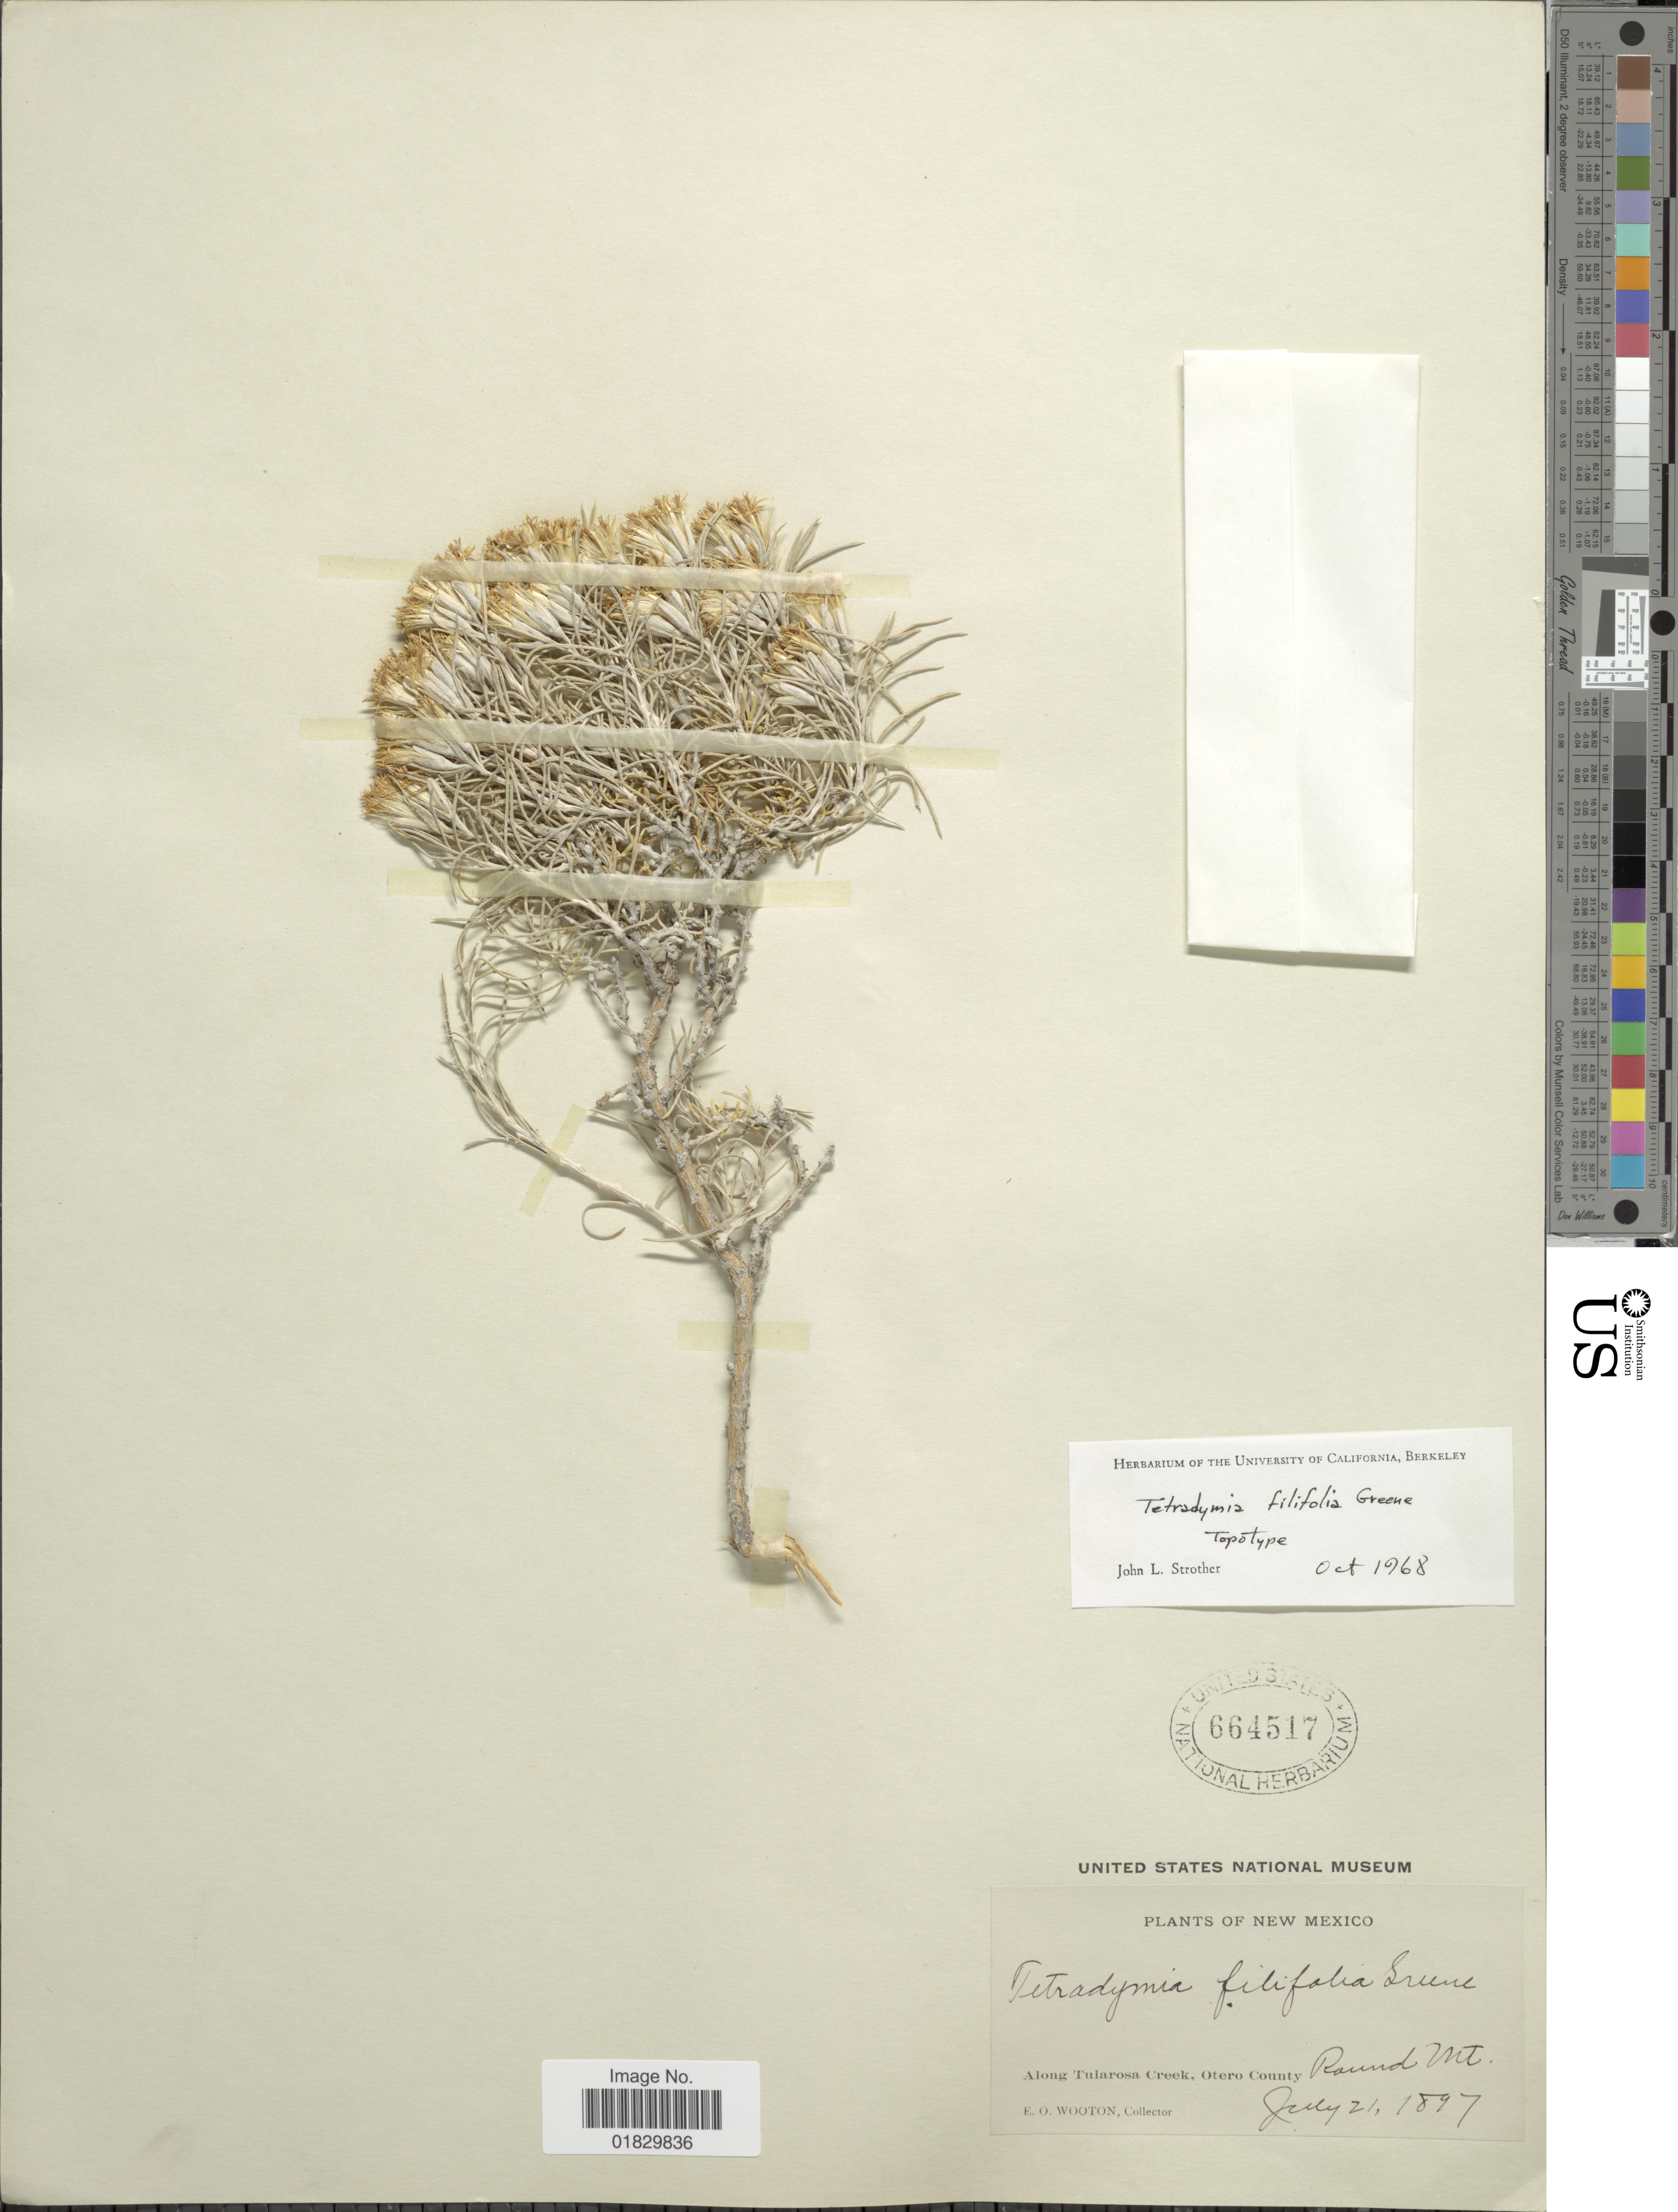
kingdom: Plantae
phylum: Tracheophyta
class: Magnoliopsida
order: Asterales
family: Asteraceae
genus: Tetradymia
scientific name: Tetradymia filifolia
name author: Greene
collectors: E. O. Wooton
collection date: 1897-07-21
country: United States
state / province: New Mexico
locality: Along Tularosa Creek, Otero County, Round Mt.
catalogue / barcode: US 664517